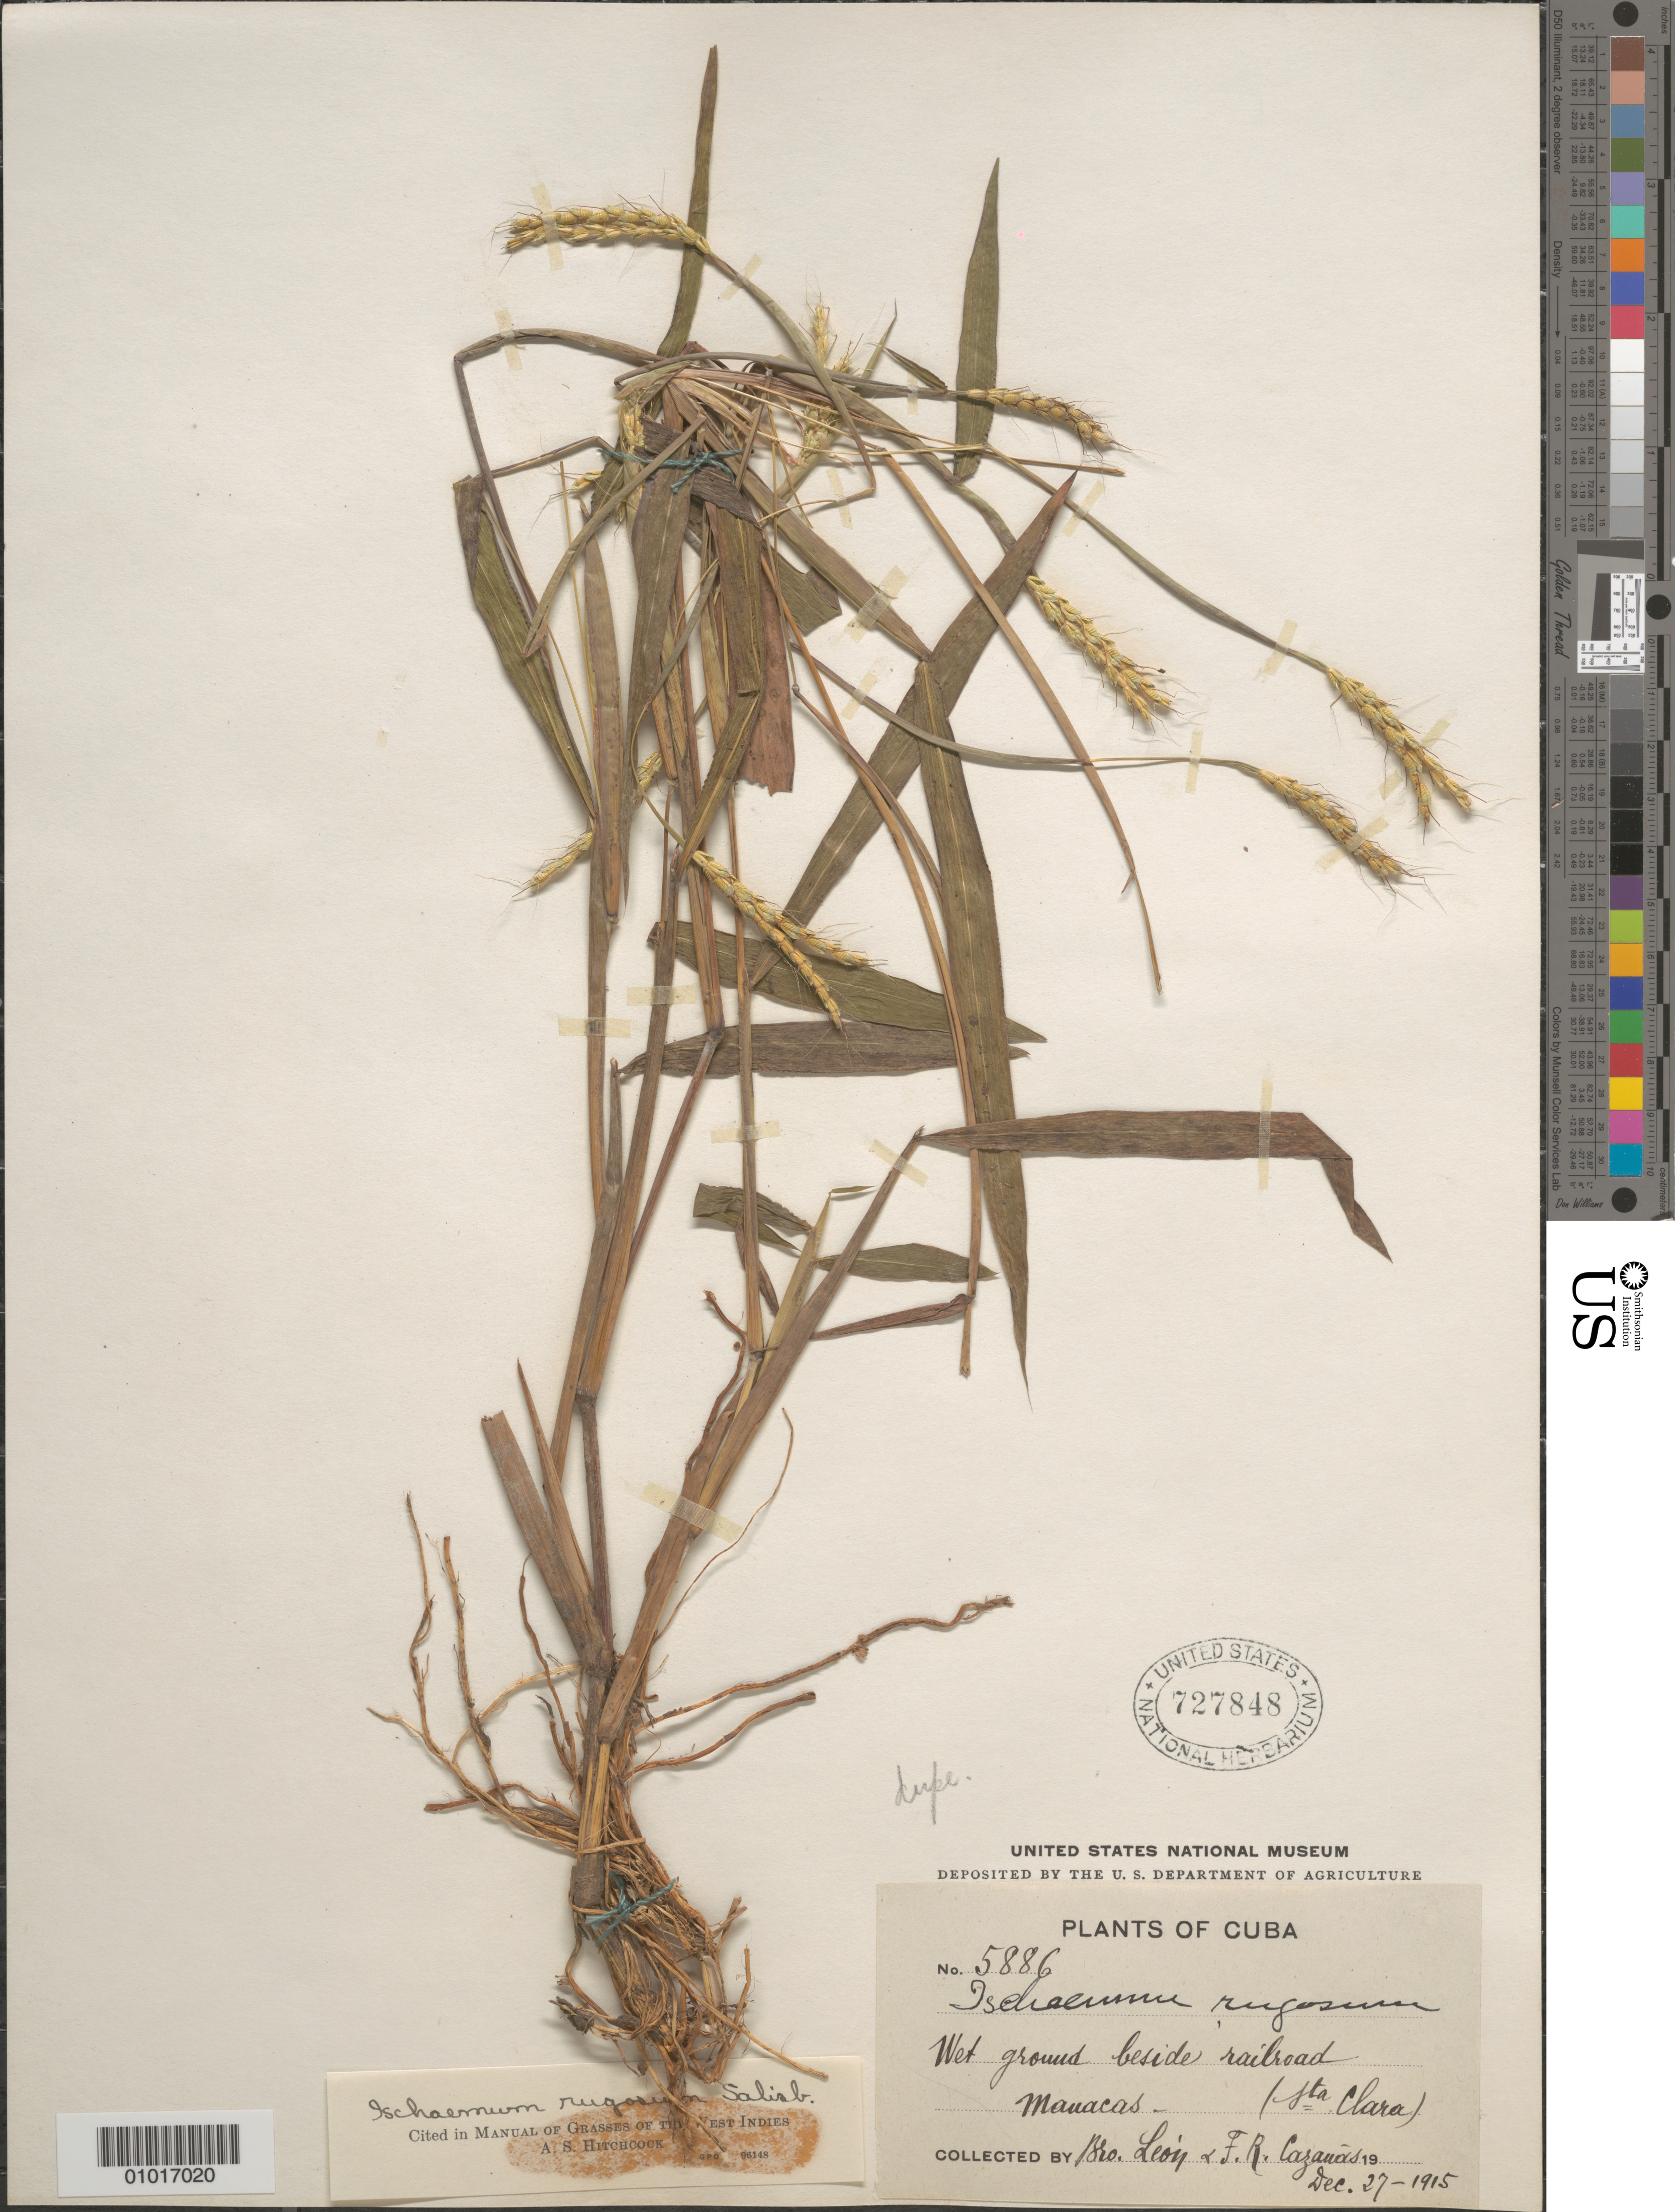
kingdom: Plantae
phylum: Tracheophyta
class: Liliopsida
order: Poales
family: Poaceae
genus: Ischaemum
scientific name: Ischaemum rugosum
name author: Salisb.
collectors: Bro. León & F. Cazauas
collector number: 5886 dup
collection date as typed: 27 Dec 1915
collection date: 1915-12-27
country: Cuba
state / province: Villa Clara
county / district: Santa Clara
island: Cuba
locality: Wet ground beside railroad, Manacas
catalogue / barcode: US 727848